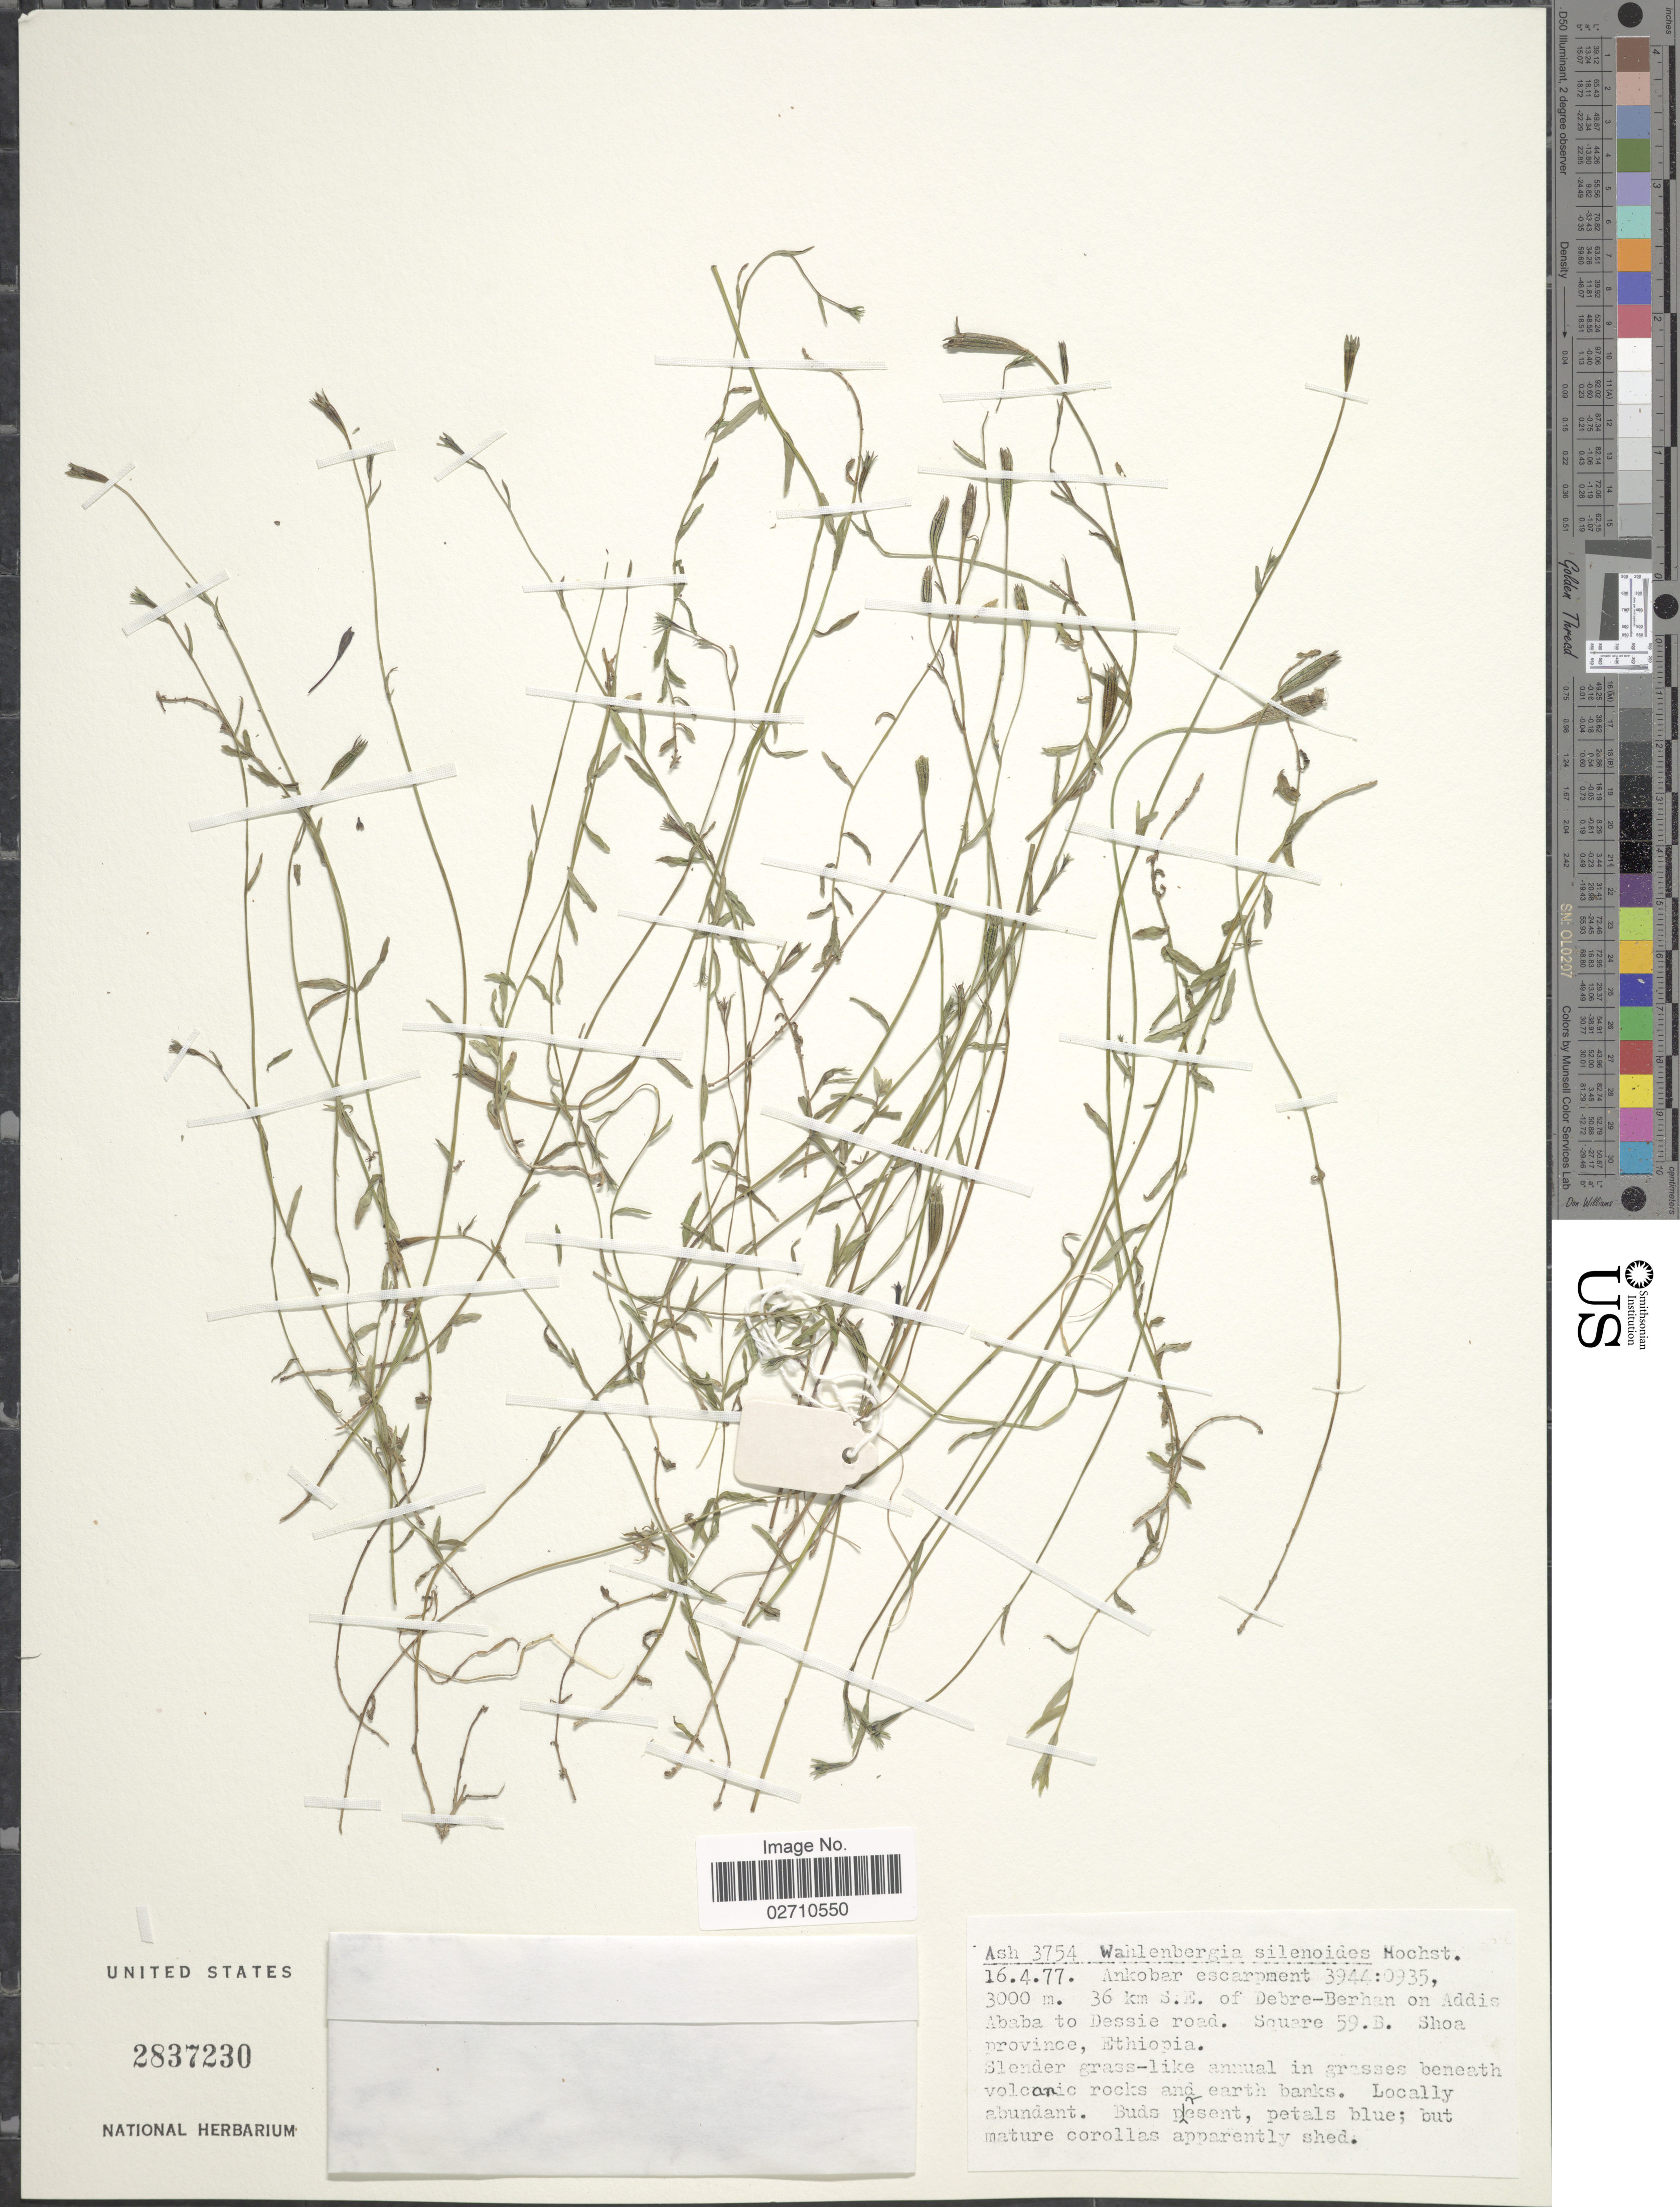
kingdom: Plantae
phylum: Tracheophyta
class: Magnoliopsida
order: Asterales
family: Campanulaceae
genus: Wahlenbergia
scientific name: Wahlenbergia silenoides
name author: Hochst. ex A. Rich.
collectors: -. Ash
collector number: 3754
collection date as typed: Transcribed d/m/y: 16/4/77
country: Ethiopia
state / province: Addis Ababa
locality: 36 km S.E. of Debre-Berhan on Addis Ababa to Dessie road. Square 59B. Shoa Province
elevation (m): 3000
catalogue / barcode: US 2837230